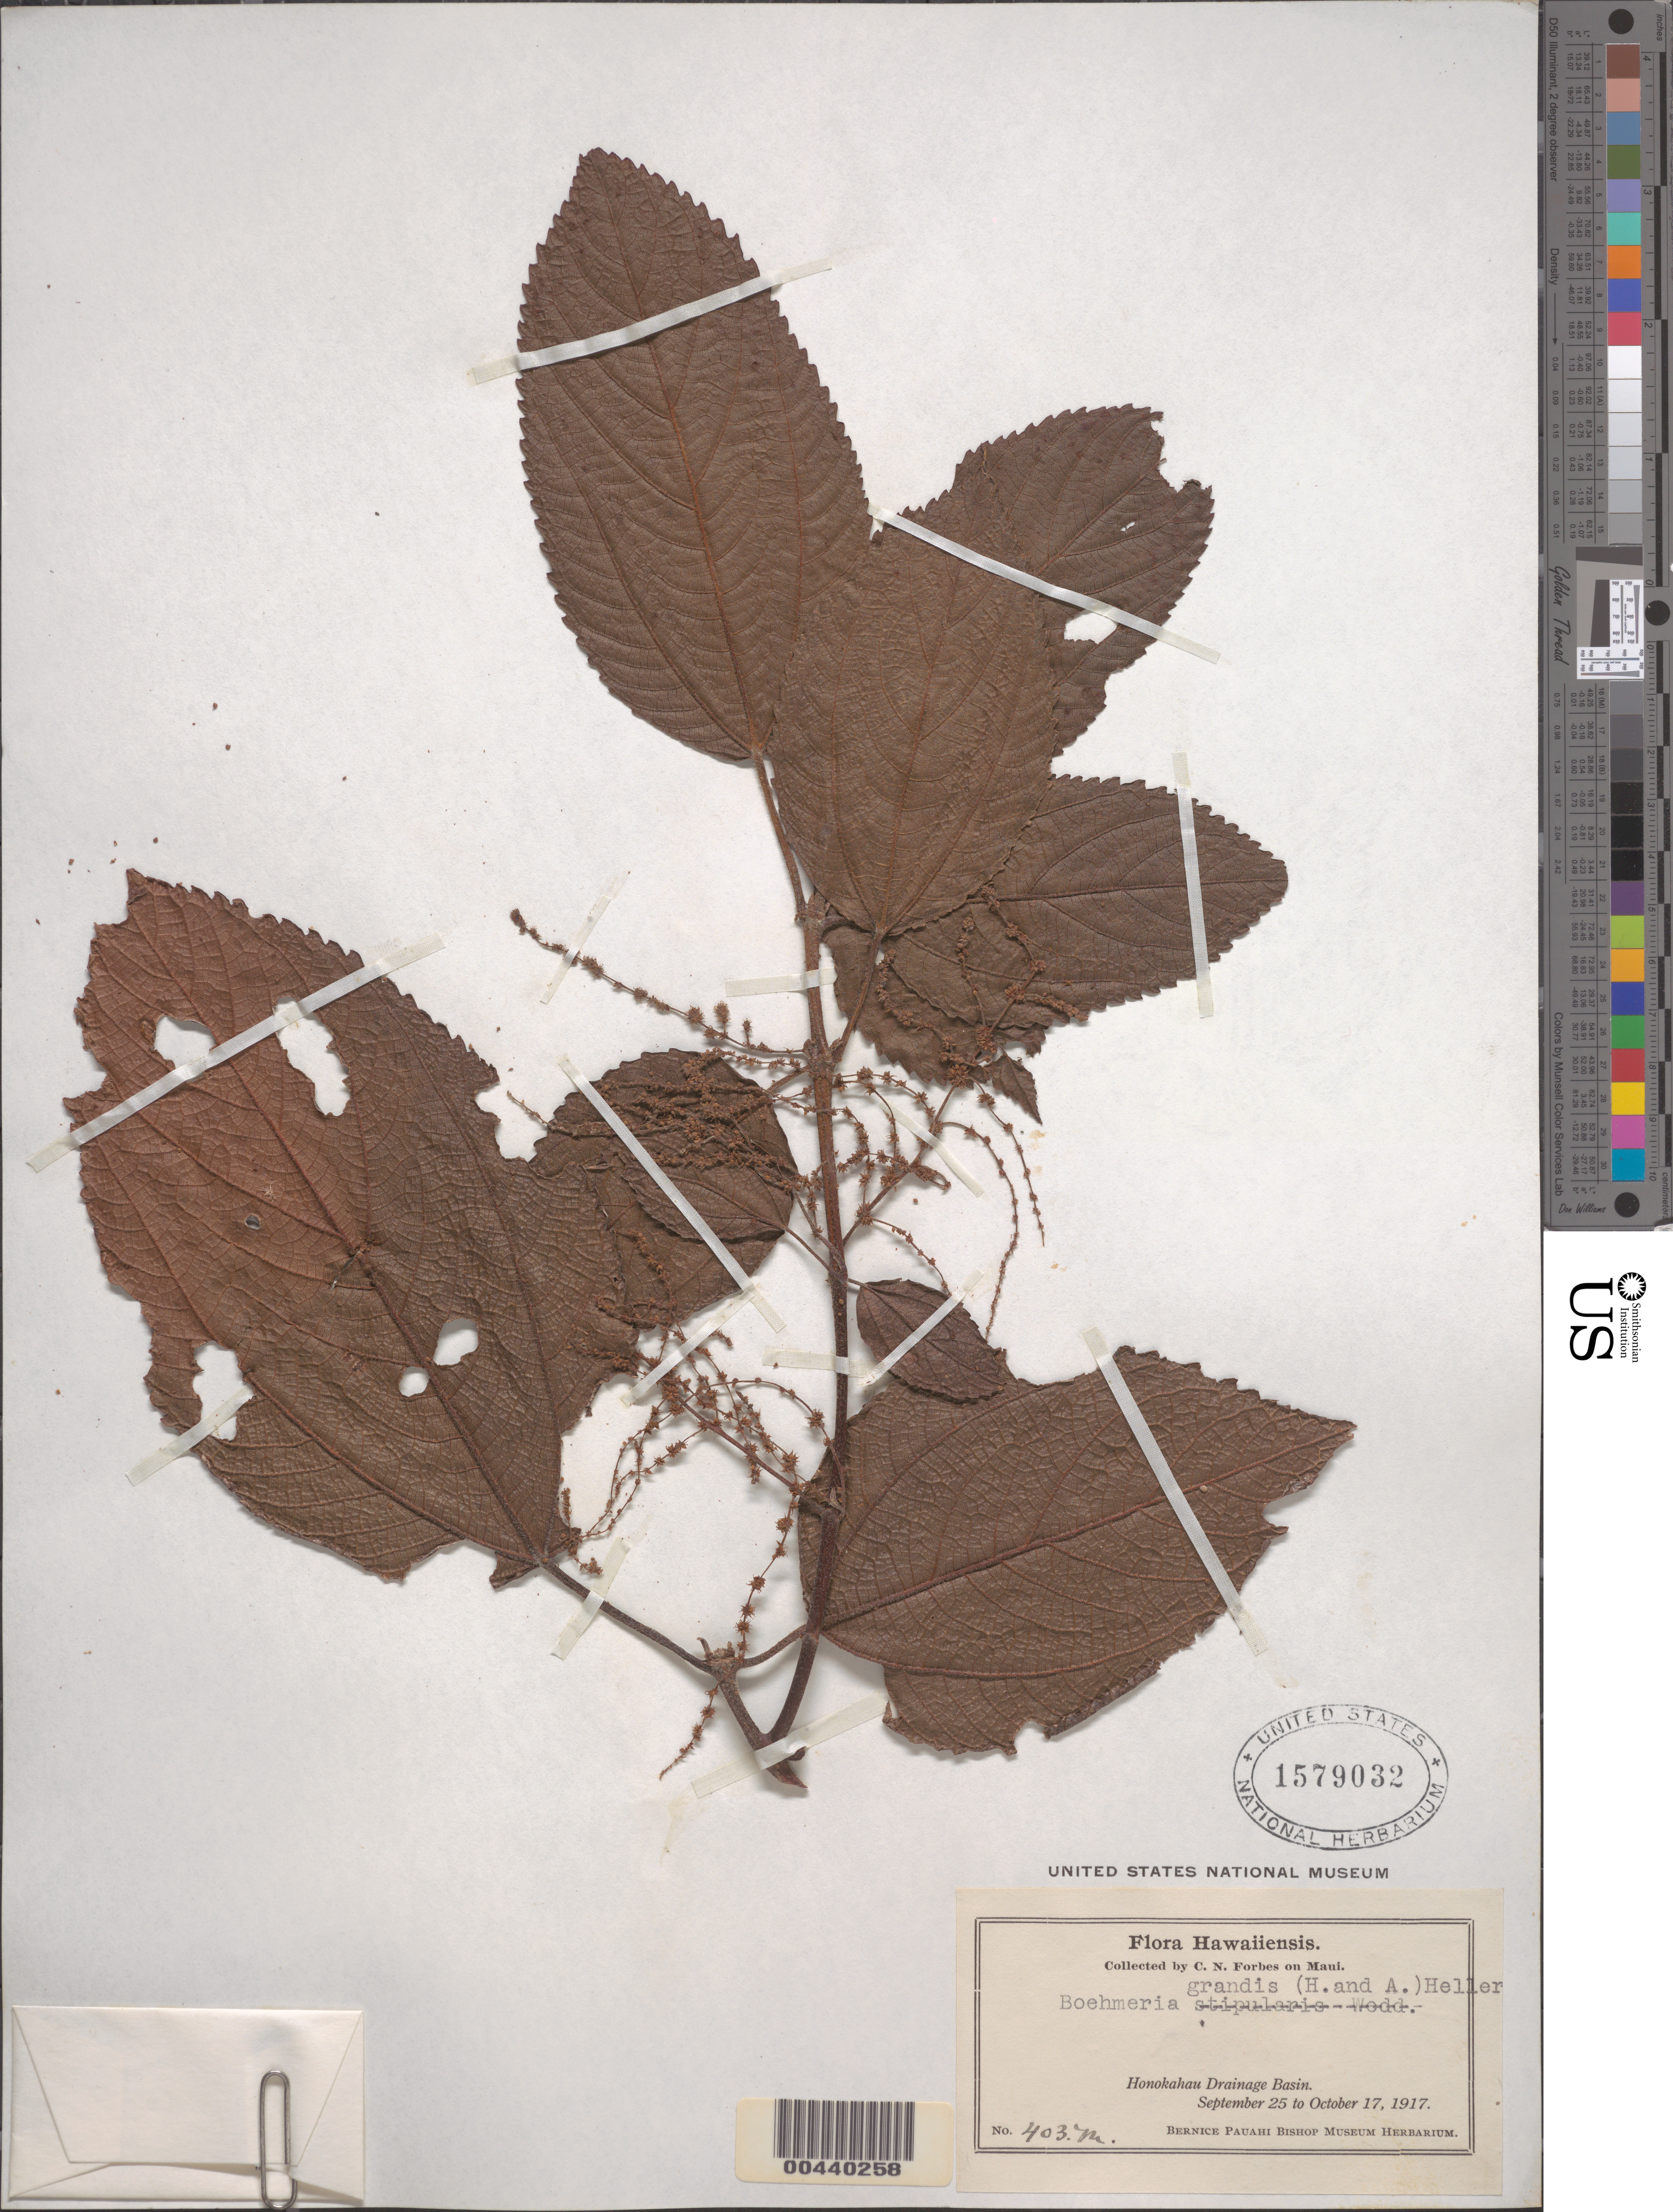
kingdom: Plantae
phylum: Tracheophyta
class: Magnoliopsida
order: Rosales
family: Urticaceae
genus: Boehmeria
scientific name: Boehmeria grandis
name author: (Hook. & Arn.) A. Heller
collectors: C. N. Forbes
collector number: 403.M.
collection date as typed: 25 Sep 1917 to 17 Oct 1917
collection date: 1917-09-25/1917-10-17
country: United States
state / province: Hawaii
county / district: Maui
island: Maui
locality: Honokahau Drainage Basin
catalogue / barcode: US 1579032